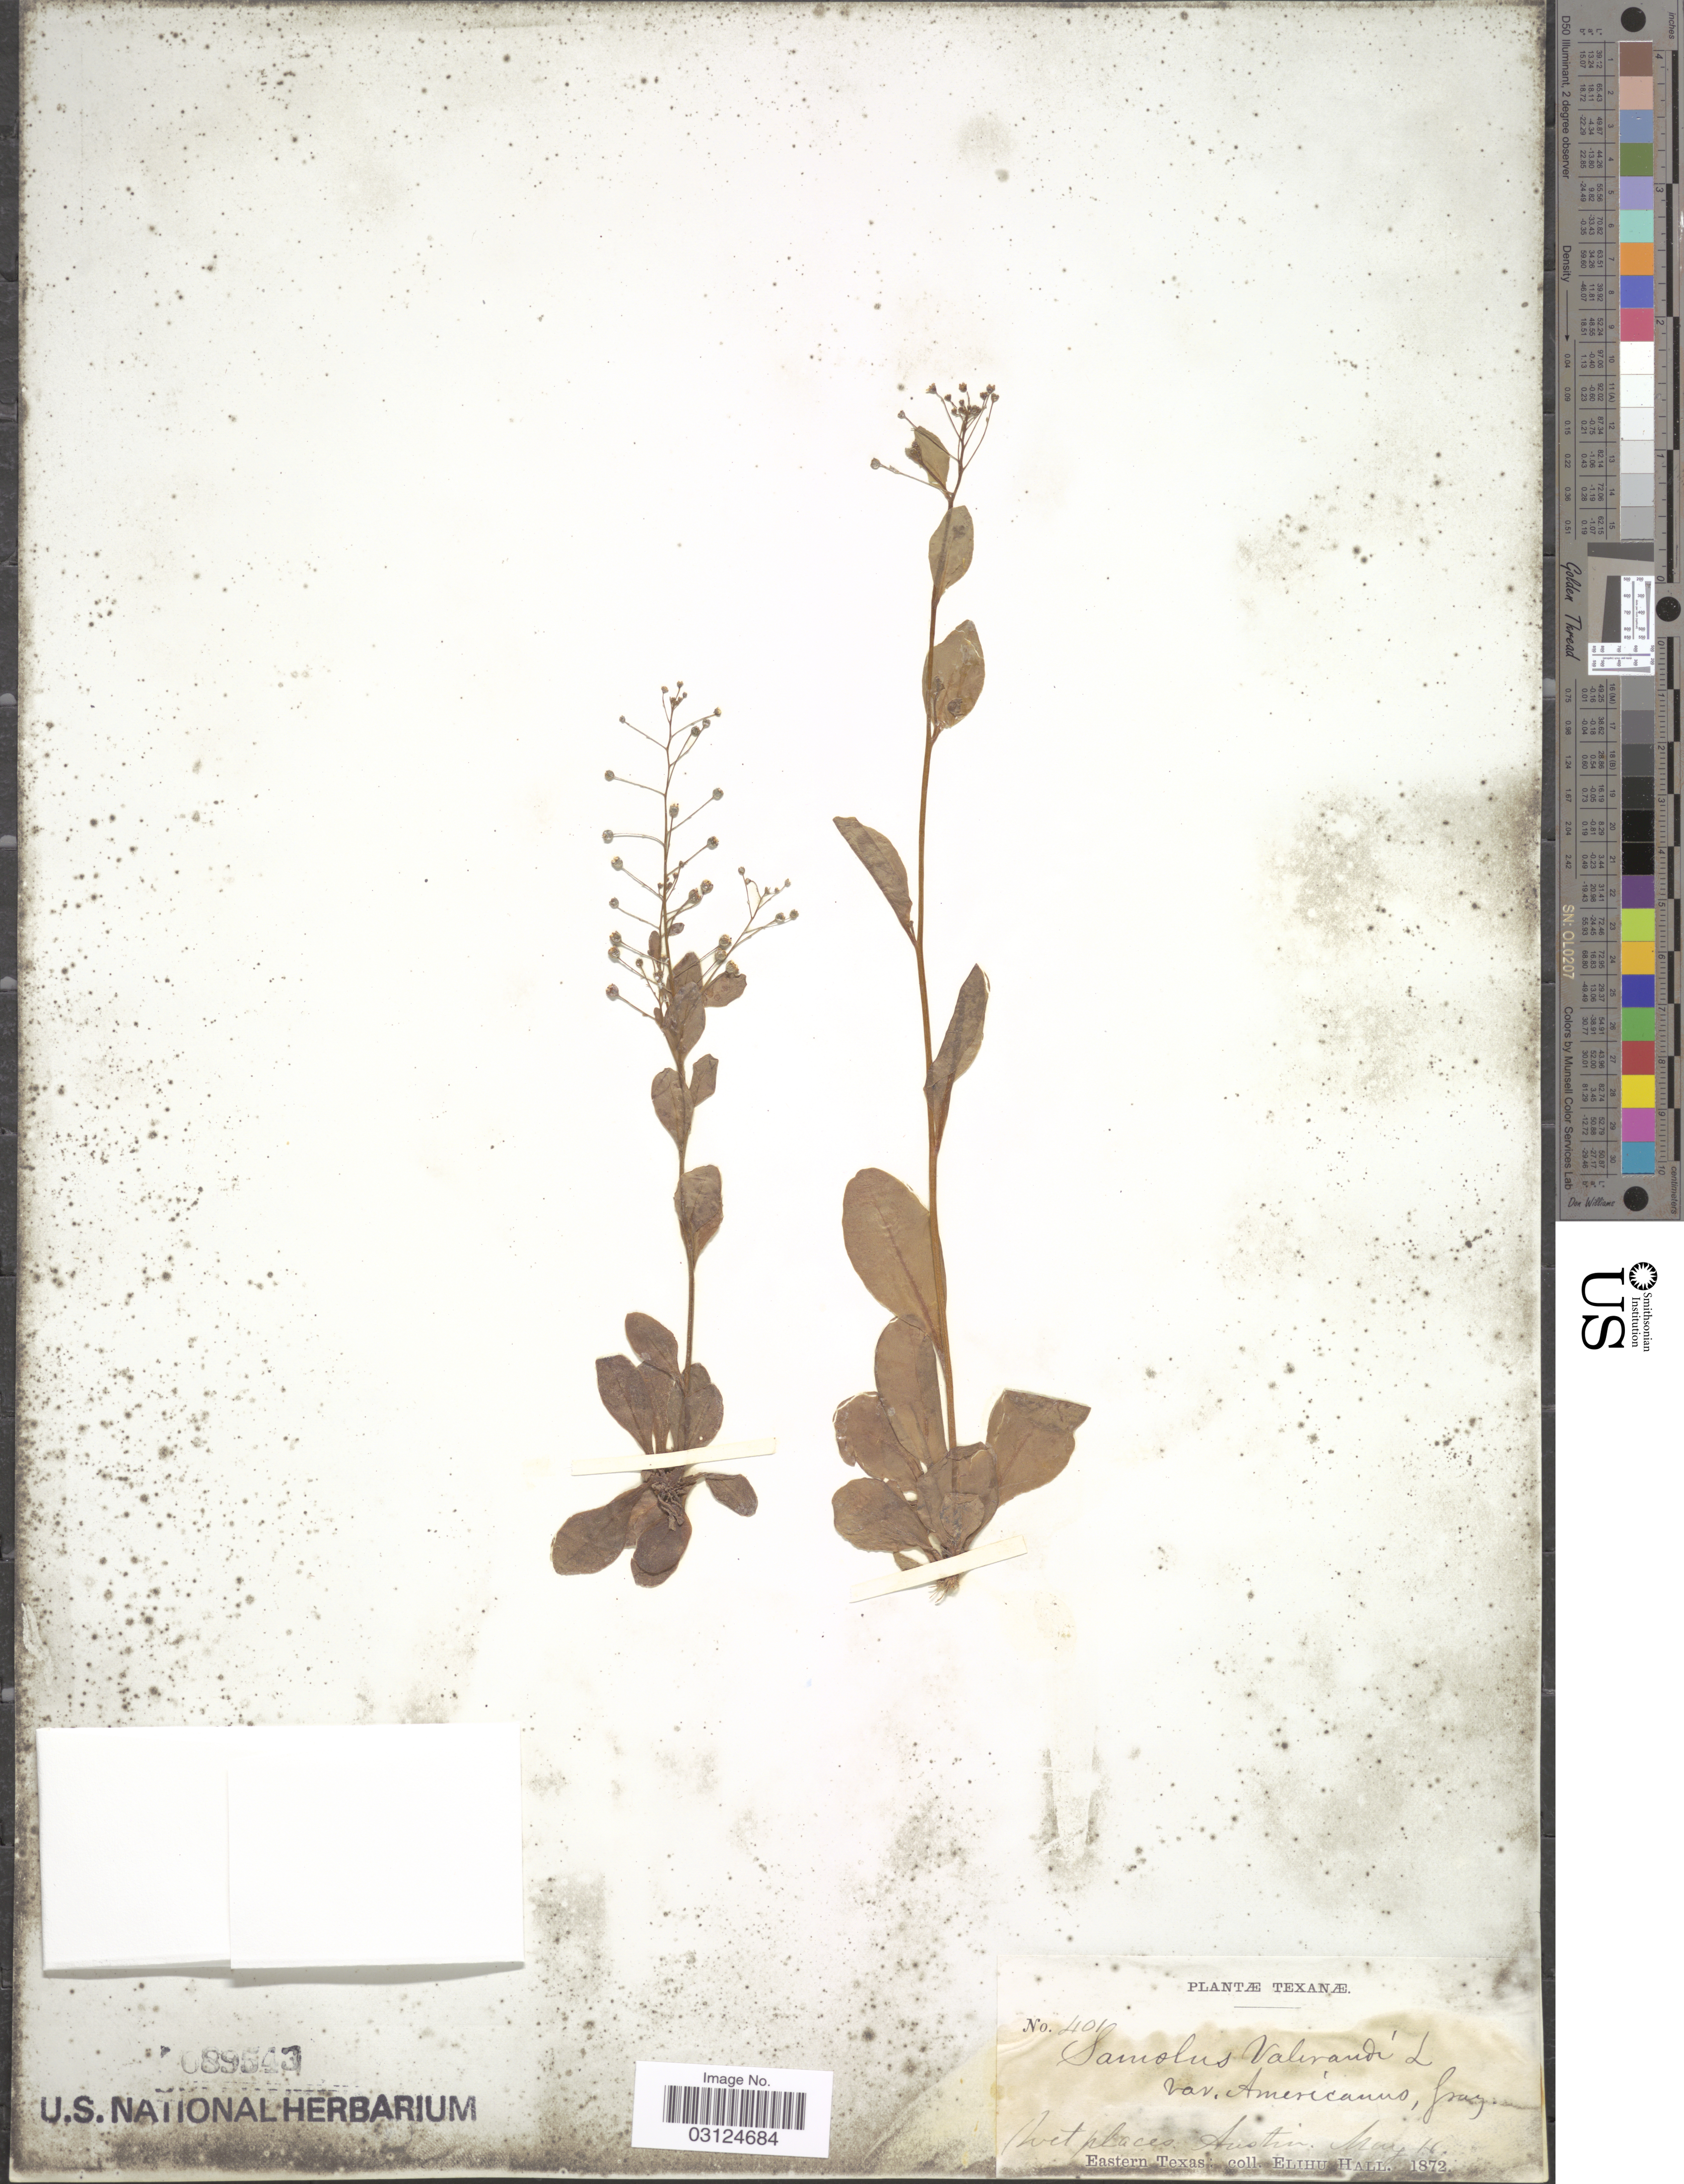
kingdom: Plantae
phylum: Tracheophyta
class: Magnoliopsida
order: Ericales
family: Primulaceae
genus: Samolus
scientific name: Samolus parviflorus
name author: Raf.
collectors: E. Hall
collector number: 401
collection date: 1872-05-11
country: United States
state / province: Texas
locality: Austin. Eastern Texas.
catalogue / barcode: US 89543